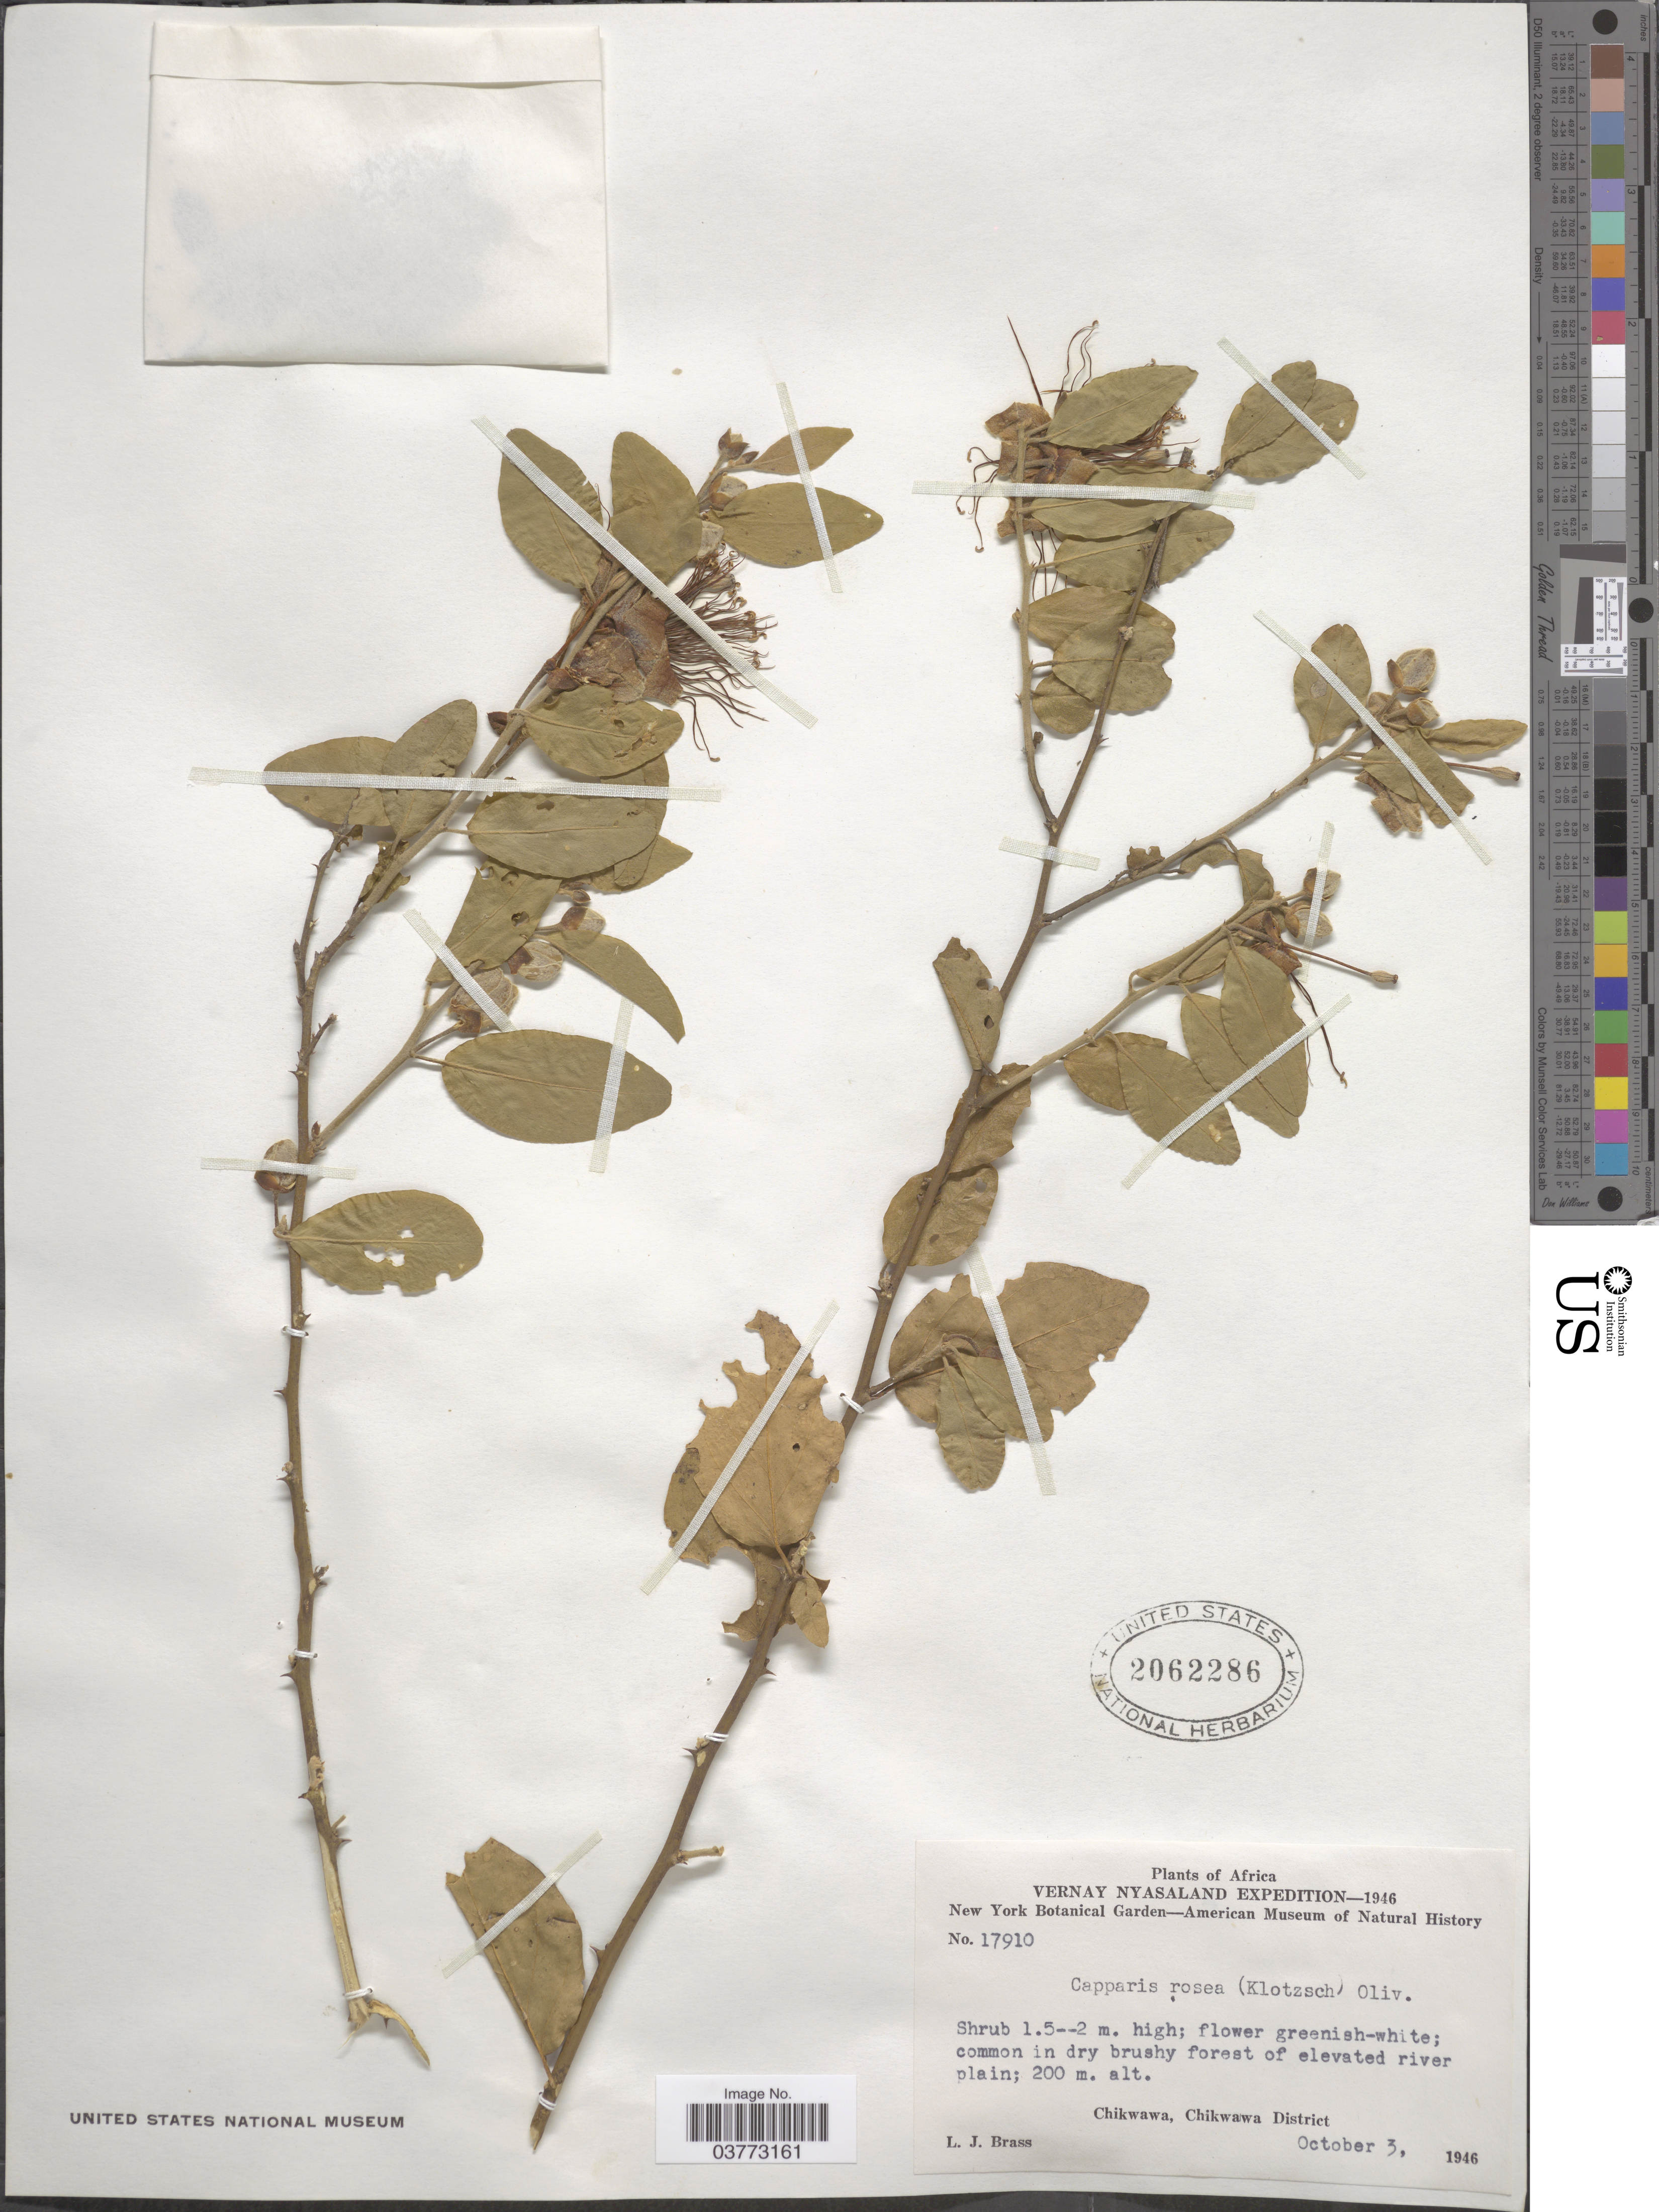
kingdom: Plantae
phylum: Tracheophyta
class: Magnoliopsida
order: Brassicales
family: Capparaceae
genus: Capparis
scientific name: Capparis rosea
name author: (Klotzsch) Oliv.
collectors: L. J. Brass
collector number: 17910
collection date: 1946-10-03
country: Malawi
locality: Vernay Nyasaland. Chikwawa, Chikwawa District.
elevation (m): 200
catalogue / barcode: US 2062286